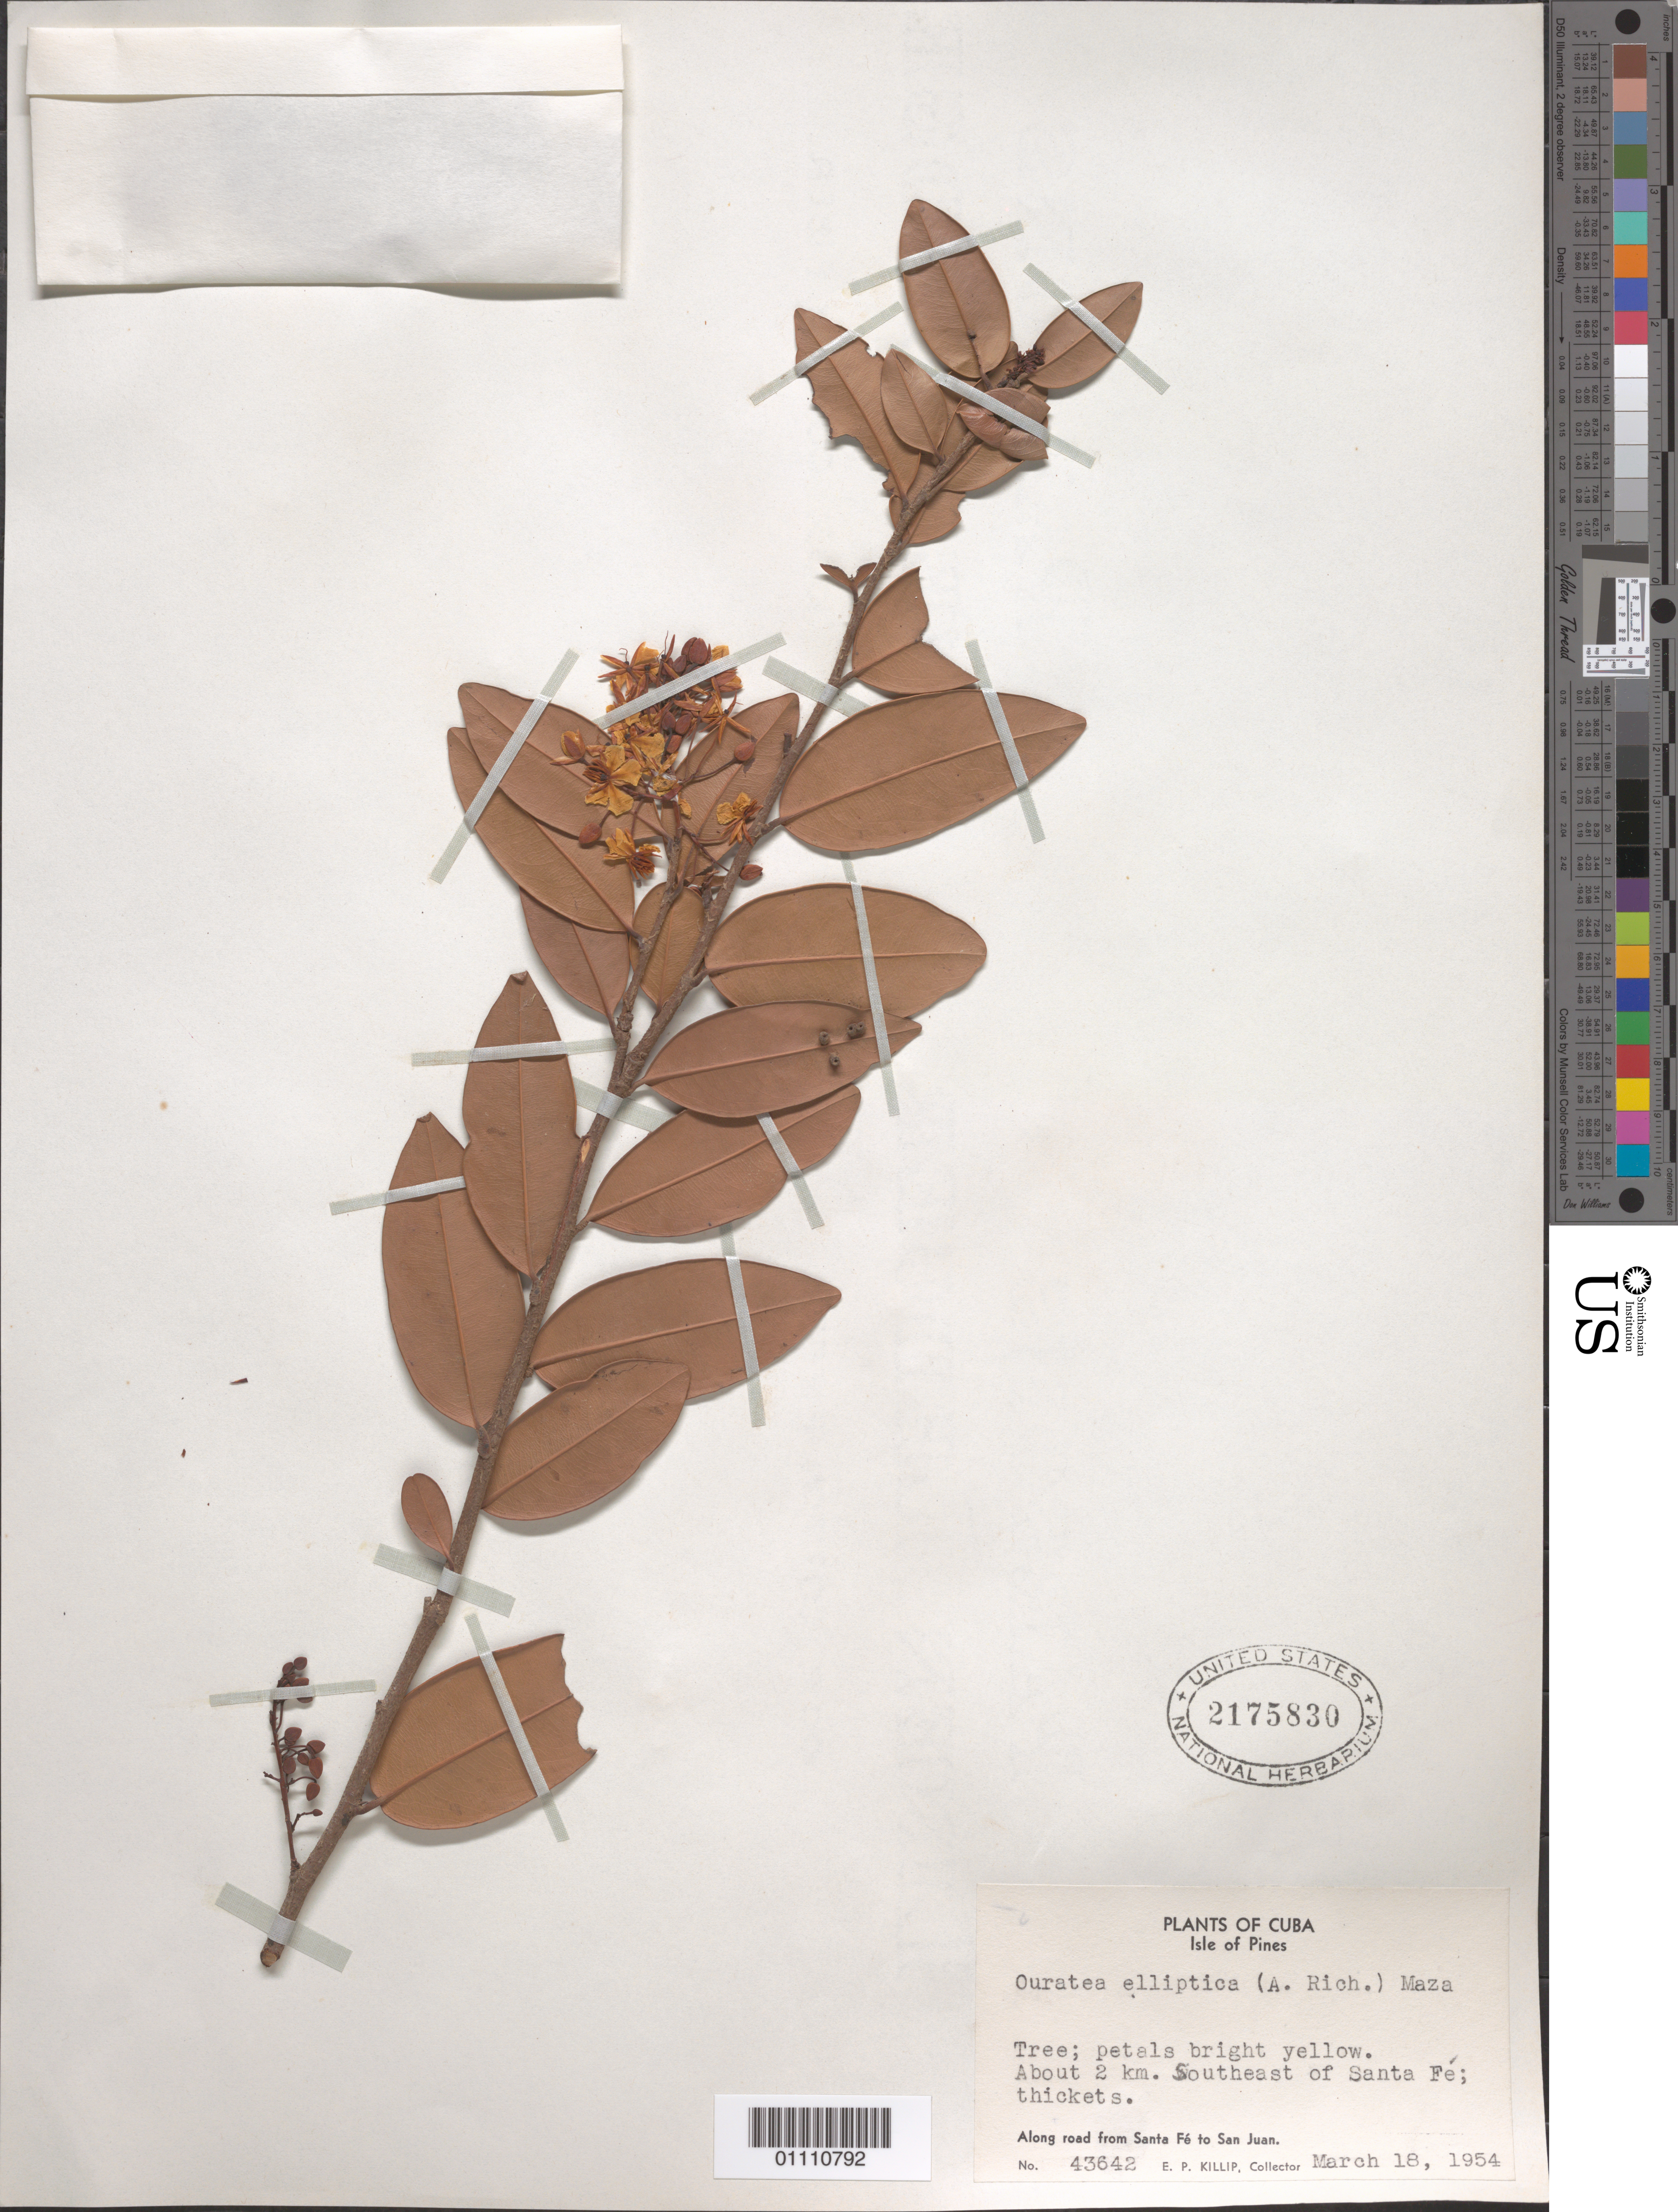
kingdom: Plantae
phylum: Tracheophyta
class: Magnoliopsida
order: Malpighiales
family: Ochnaceae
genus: Ouratea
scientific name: Ouratea elliptica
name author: (A. Rich.) M. Gómez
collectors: E. P. Killip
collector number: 43642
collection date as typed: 18 Mar 1954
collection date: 1954-03-18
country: Cuba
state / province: Isla de La Juventud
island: Isla de la Juventud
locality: About 2 km SE of Santa Fé, along road from Santa Fé to San Juan, Isle of Pines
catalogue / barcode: US 2175830